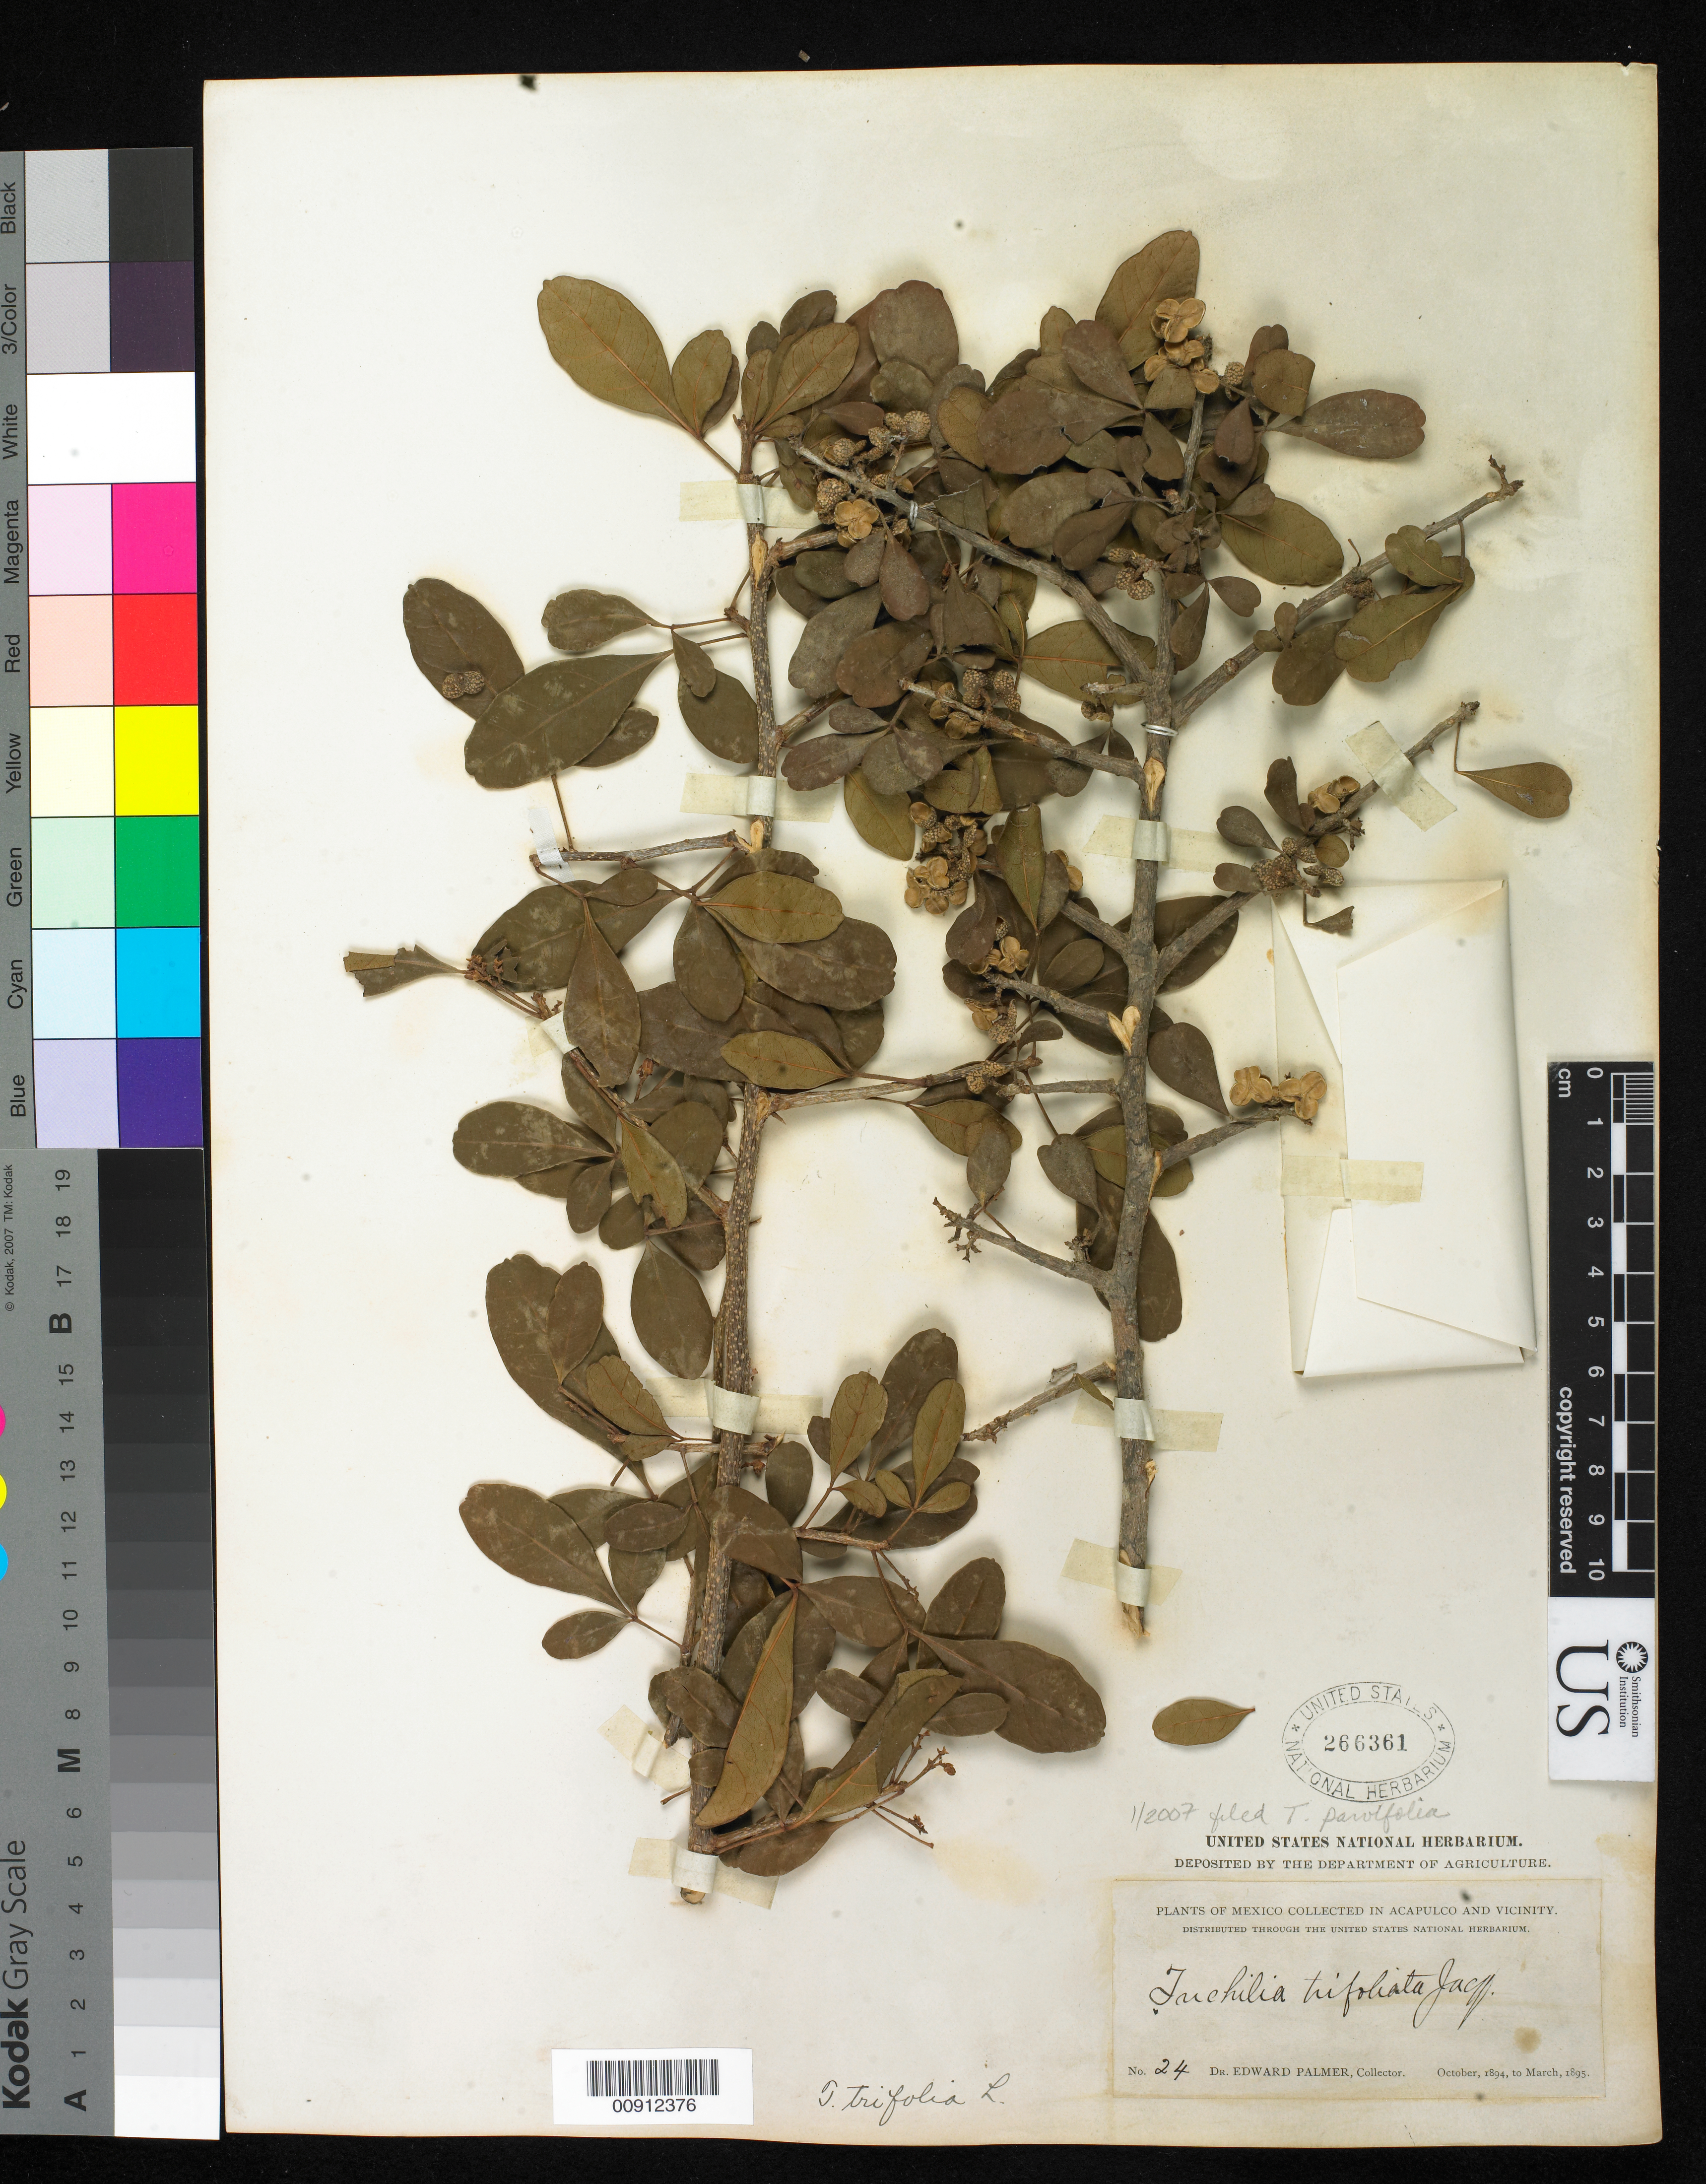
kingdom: Plantae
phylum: Tracheophyta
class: Magnoliopsida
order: Sapindales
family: Meliaceae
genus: Trichilia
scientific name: Trichilia parvifolia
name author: C. DC.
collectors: E. Palmer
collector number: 24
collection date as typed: Oct 1894 to -- Mar 1895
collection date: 1894-10/1895-03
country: Mexico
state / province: Guerrero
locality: Acapulco, Guerrero and vicinity.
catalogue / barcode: US 266361